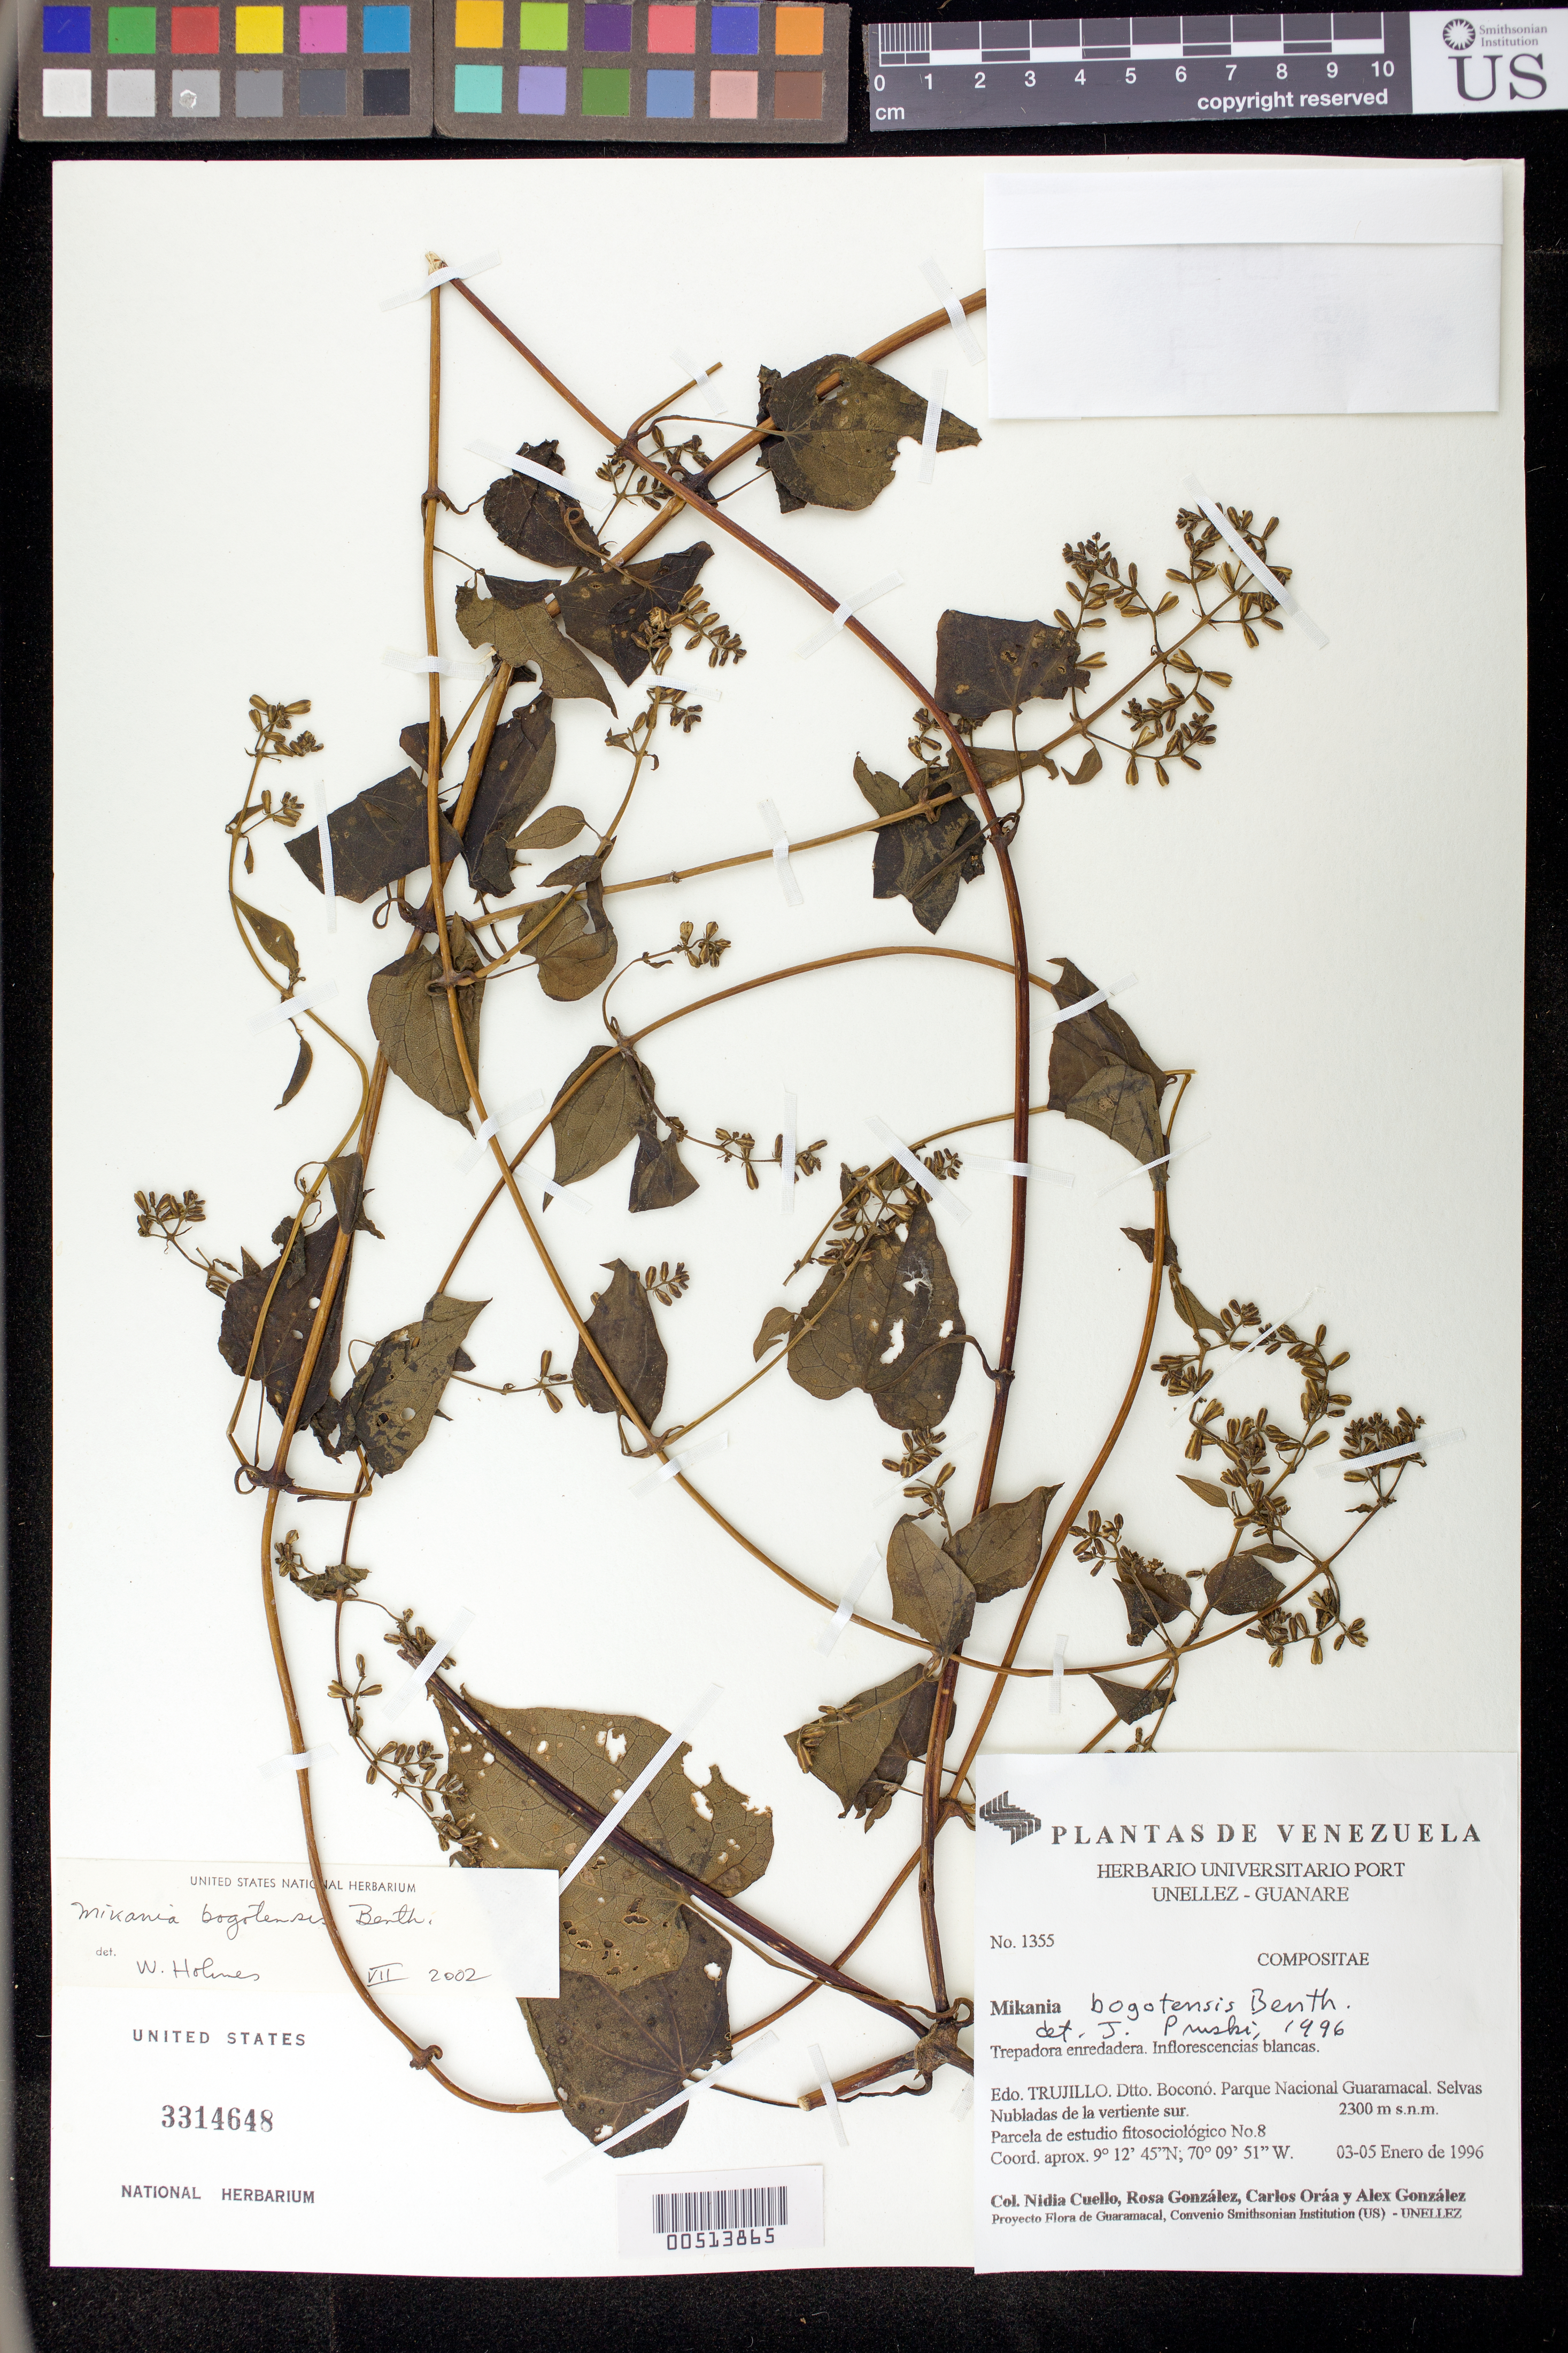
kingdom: Plantae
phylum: Tracheophyta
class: Magnoliopsida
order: Asterales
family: Asteraceae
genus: Mikania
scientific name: Mikania bogotensis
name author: Benth.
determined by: Pruski, J. F.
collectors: N. L. Cuello, R. González, C. Oráa & A. Gonzáles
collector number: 1355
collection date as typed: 03 Jan 1996 to 05 Jan 1996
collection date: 1996-01-03/1996-01-05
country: Venezuela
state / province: Trujillo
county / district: Boconó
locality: Parque Nacional Guaramacal, vertiente S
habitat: Selvas Nubladas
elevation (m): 2300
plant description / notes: MO, MY, PORT, US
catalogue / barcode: US 3314648